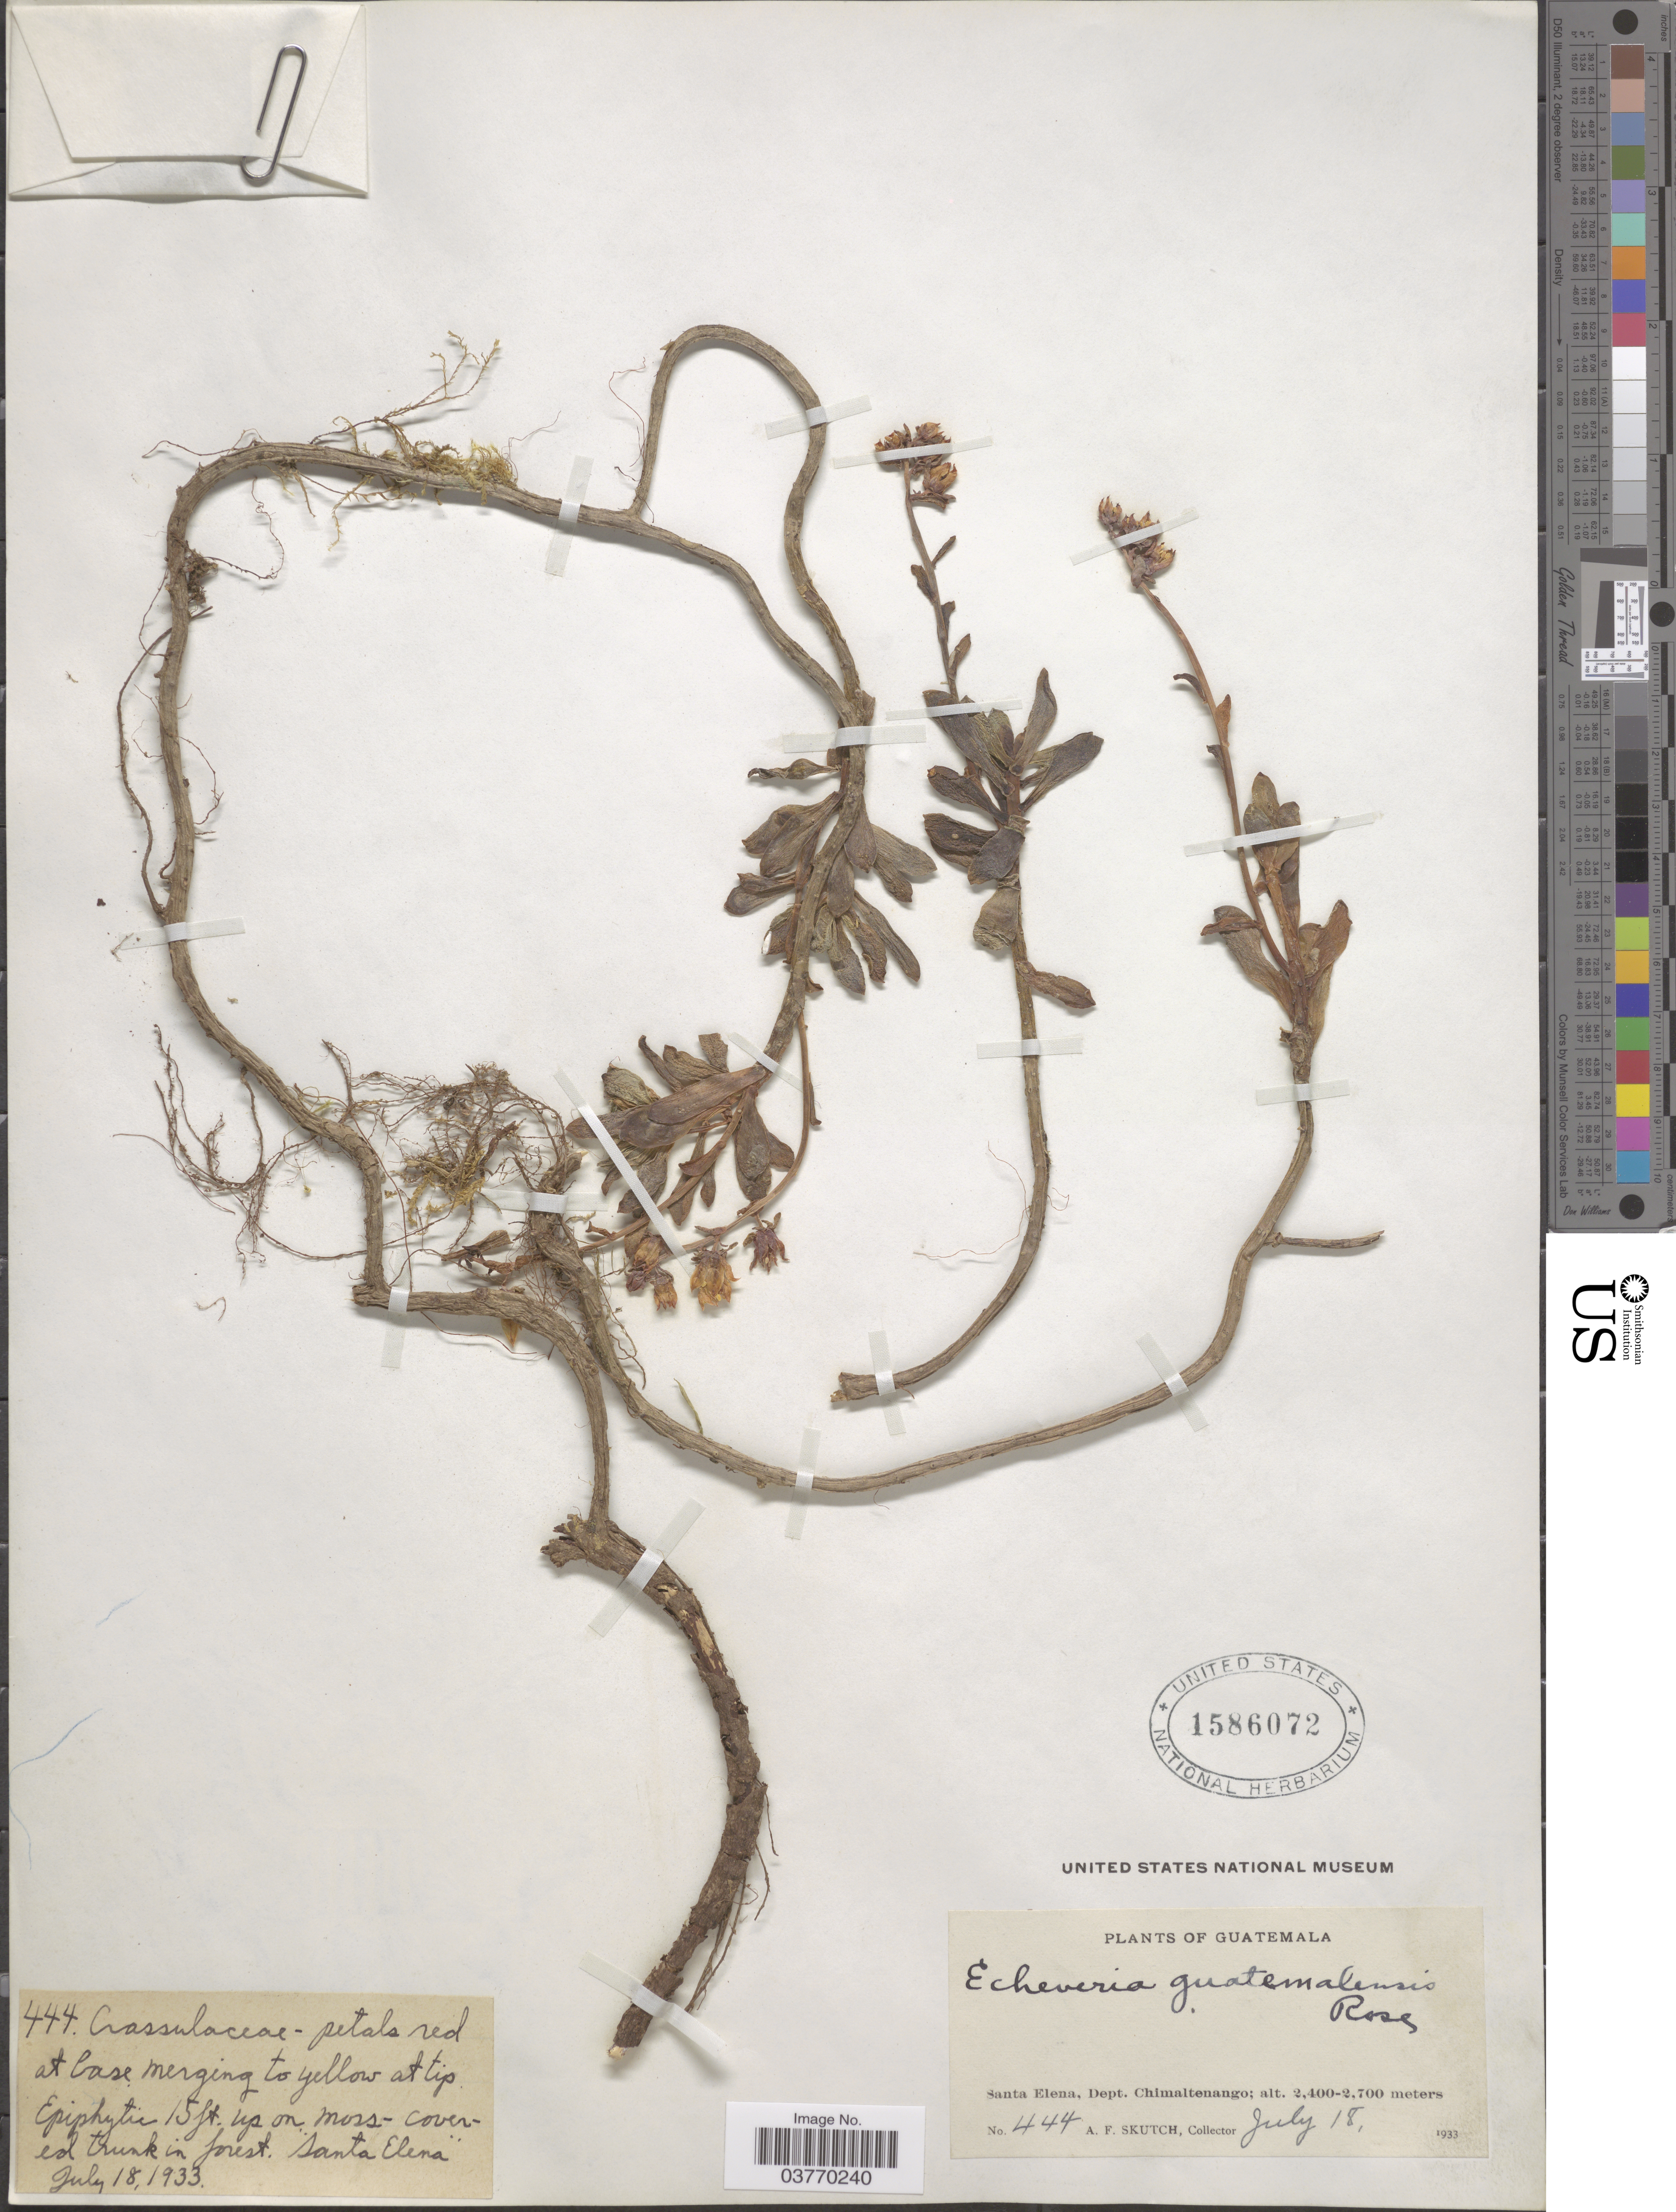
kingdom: Plantae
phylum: Tracheophyta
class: Magnoliopsida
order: Saxifragales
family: Crassulaceae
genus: Echeveria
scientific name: Echeveria guatemalensis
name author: Rose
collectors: A. F. Skutch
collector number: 444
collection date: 1933-07-18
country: Guatemala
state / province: Chimaltenango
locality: Santa Elena, Dept. Chimaltenango.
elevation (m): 2400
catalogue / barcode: US 1586072